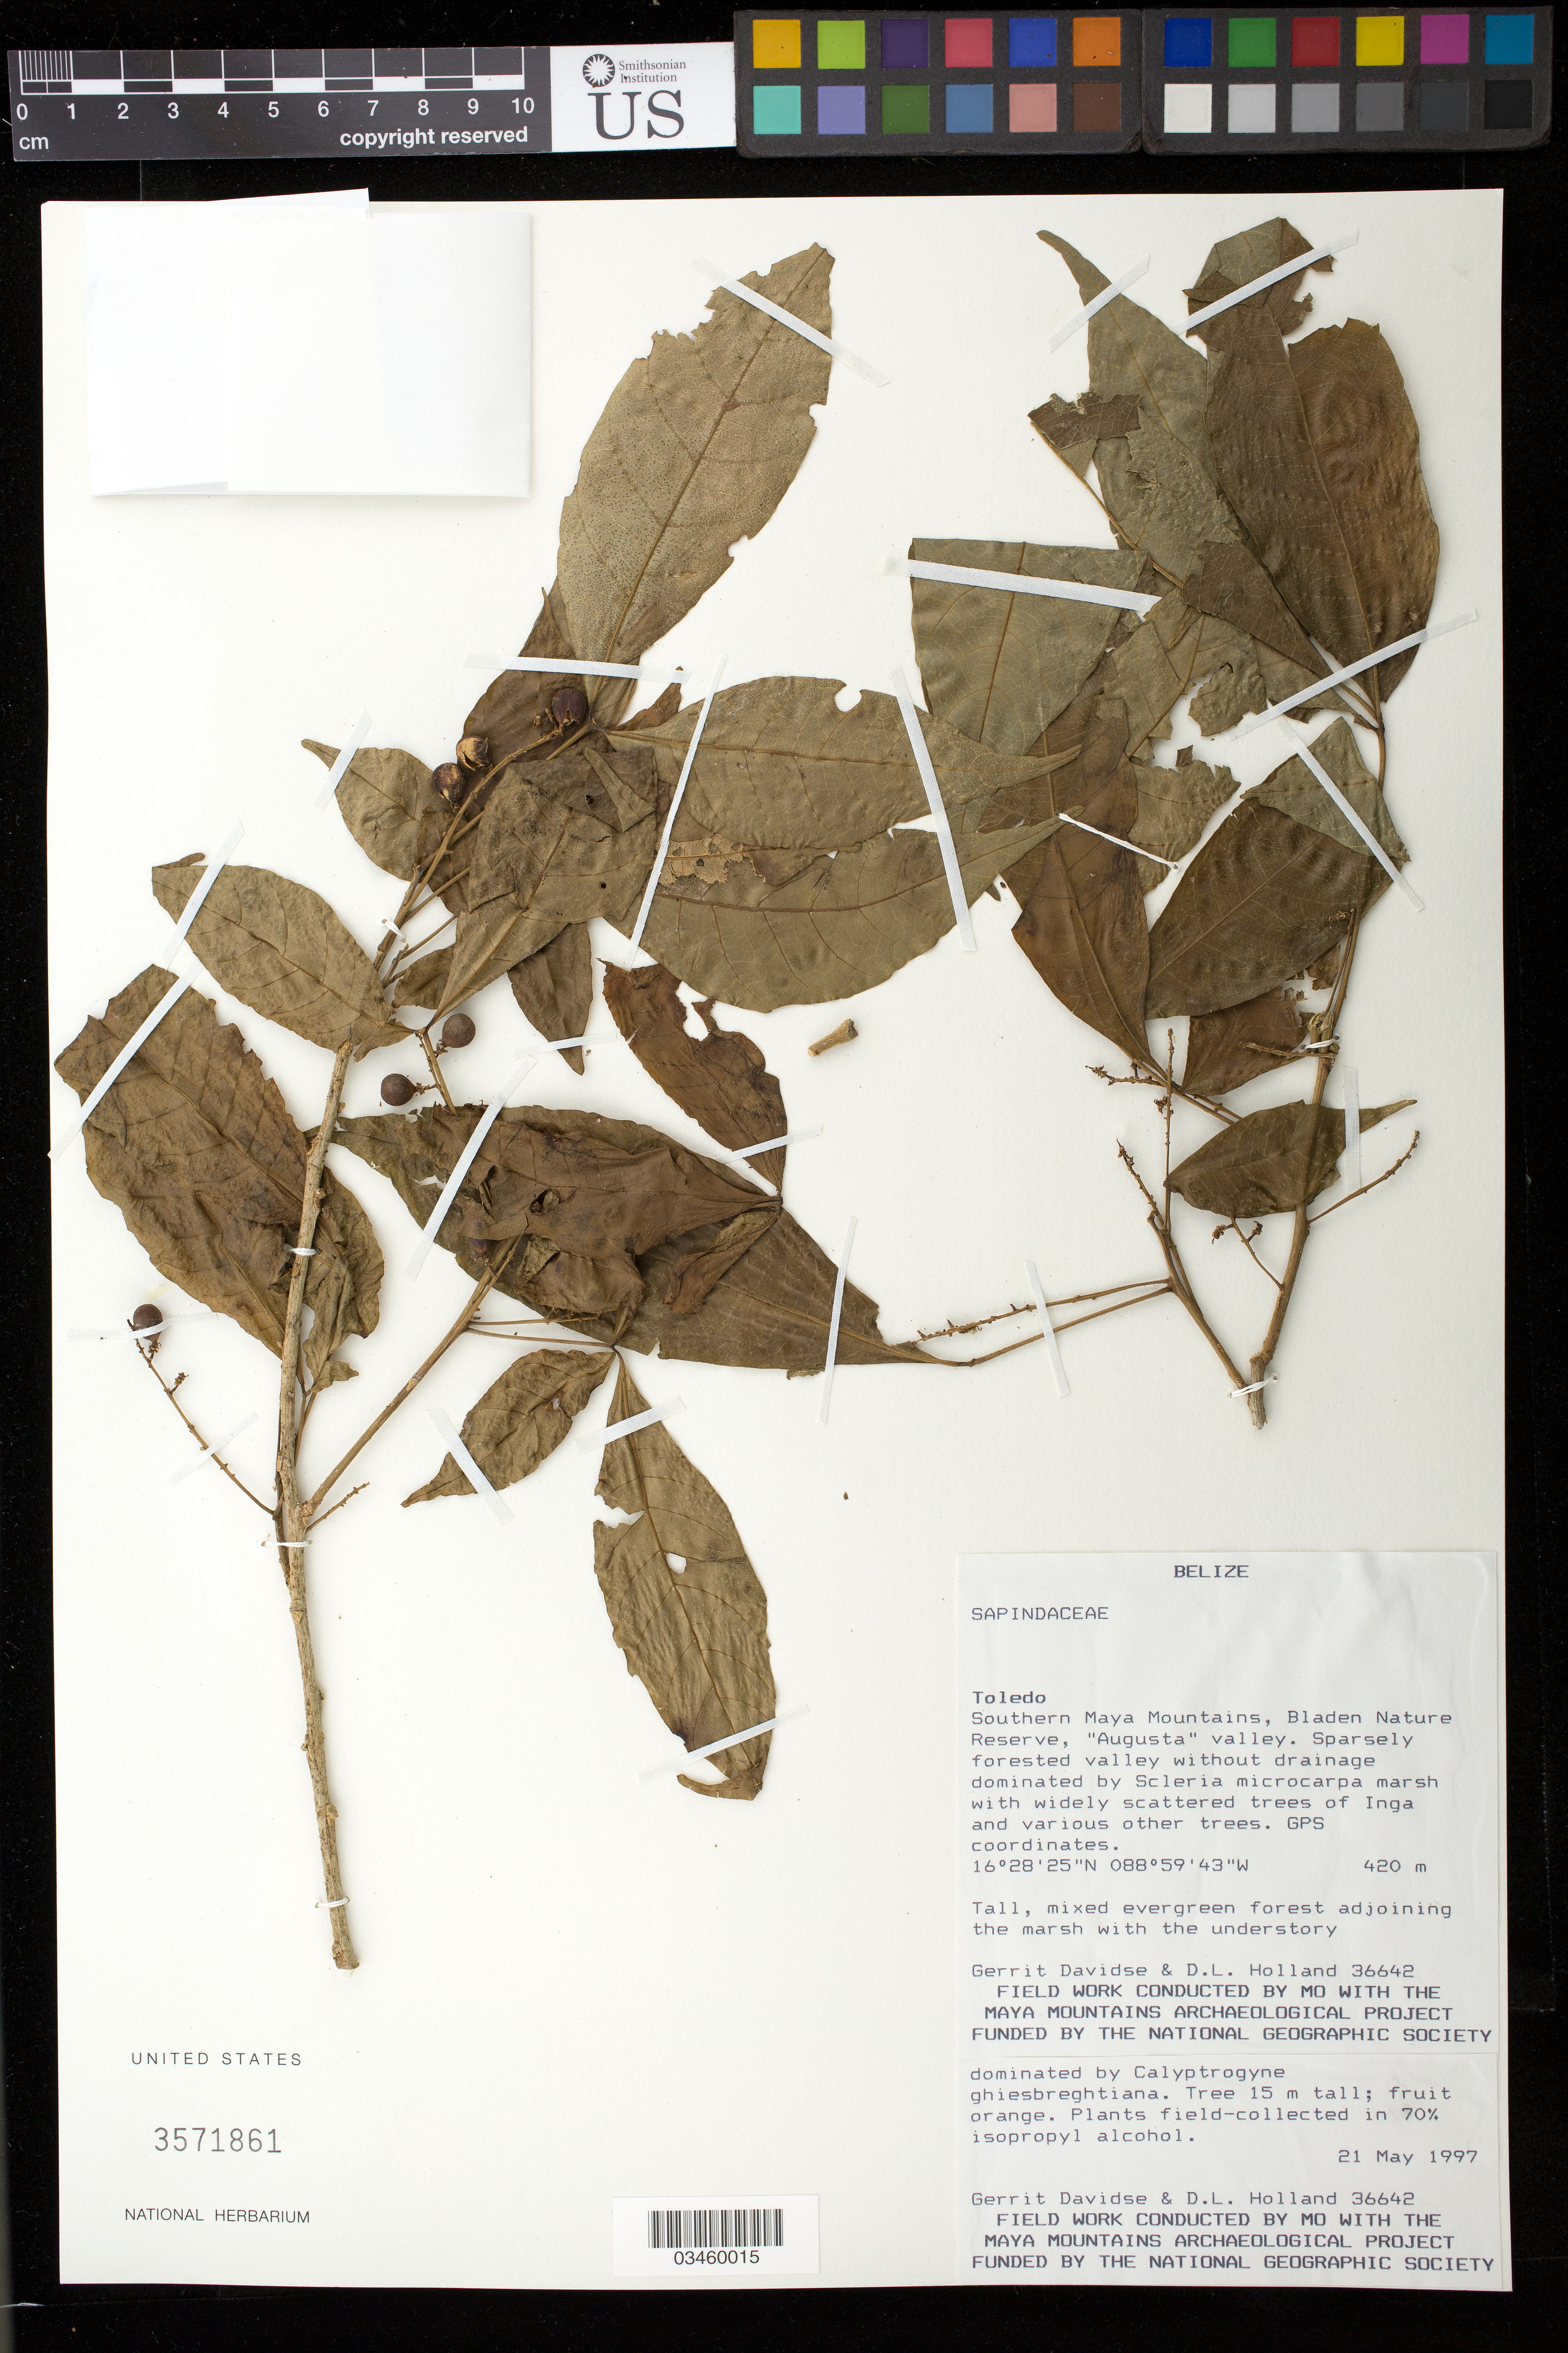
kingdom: Plantae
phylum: Tracheophyta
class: Magnoliopsida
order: Sapindales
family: Sapindaceae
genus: Allophylus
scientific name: Allophylus punctatus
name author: (Poepp.) Radlk.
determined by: Acevedo-Rodriguez, P., (US), Smithsonian Institution - National Museum of Natural History (UNITED STATES)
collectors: G. Davidse & D. Holland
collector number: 36642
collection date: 1997-05-21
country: Belize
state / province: Toledo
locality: Southern Maya Mountains, Bladen Nature Reserve, "Augusta" Valley.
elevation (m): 420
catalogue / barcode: US 3571861